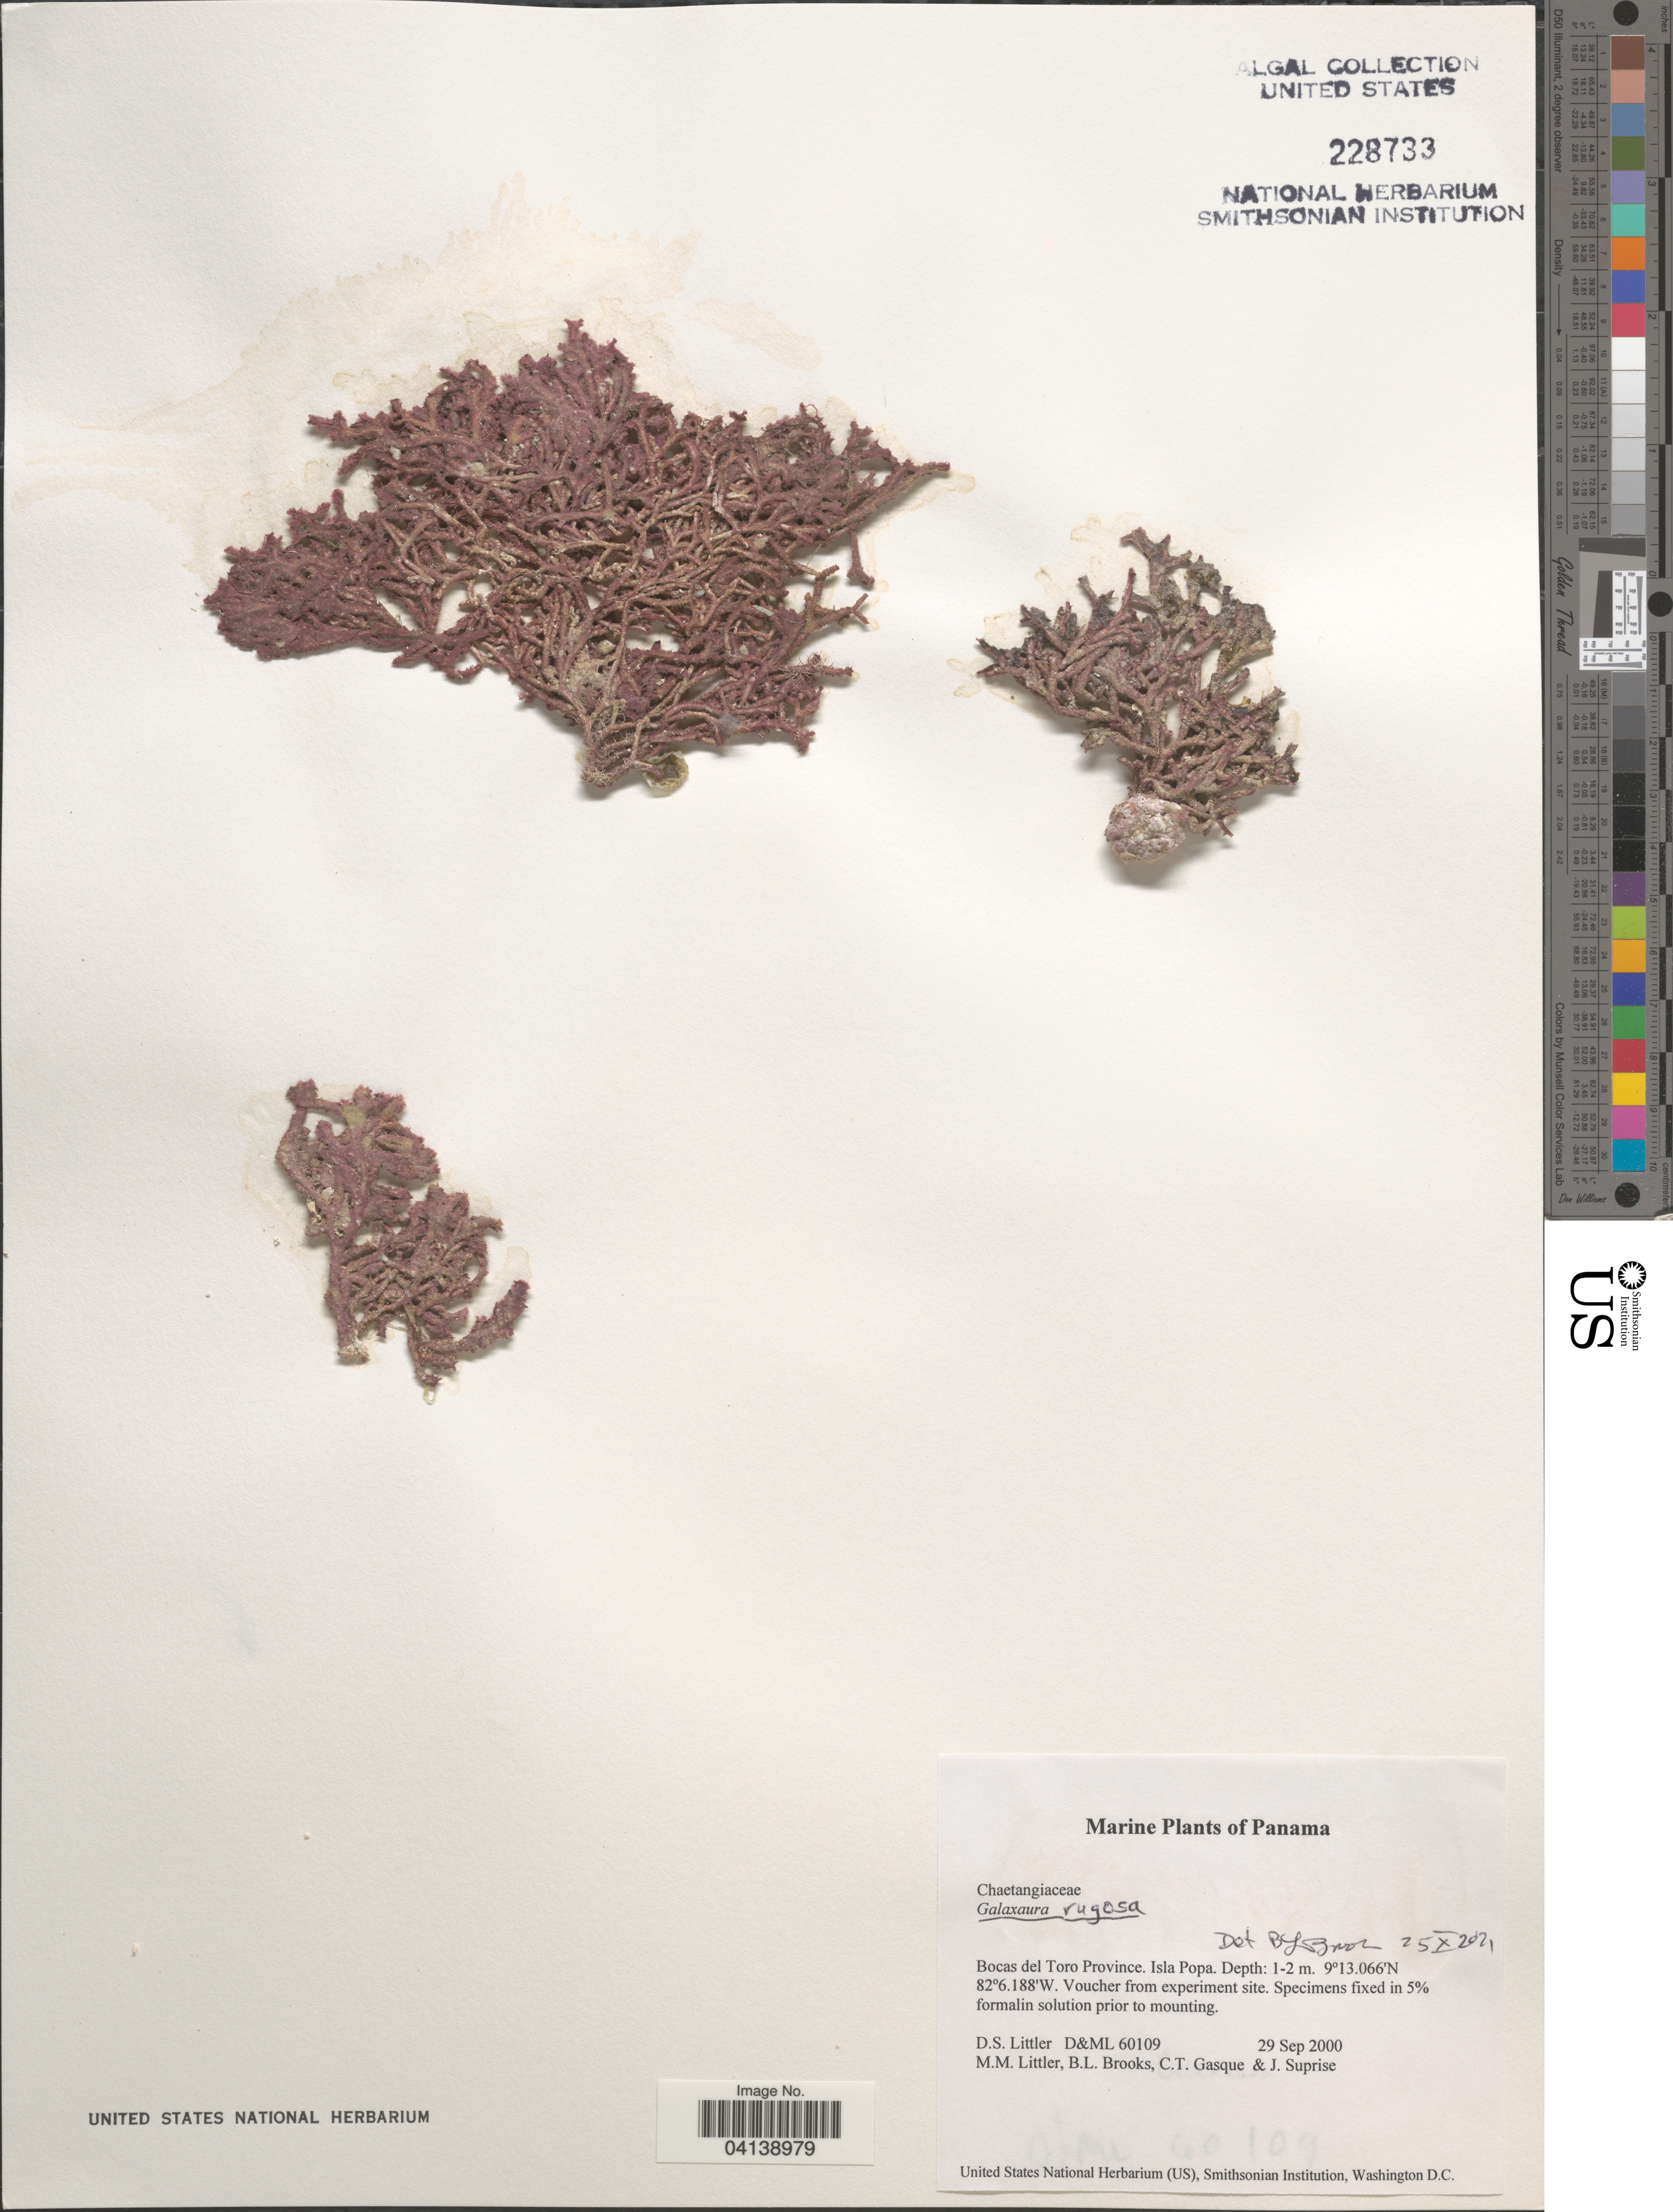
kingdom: Plantae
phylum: Rhodophyta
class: Florideophyceae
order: Nemaliales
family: Galaxauraceae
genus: Galaxaura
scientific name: Galaxaura rugosa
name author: (Ellis & Sol.) J.V.Lamouroux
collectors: D. S. Littler, B. Brooks, C. Gasque & J. Suprise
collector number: D&ML 60109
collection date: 2000-09-29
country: Panama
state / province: Bocas del Toro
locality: Isla Popa.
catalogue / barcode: US 228733